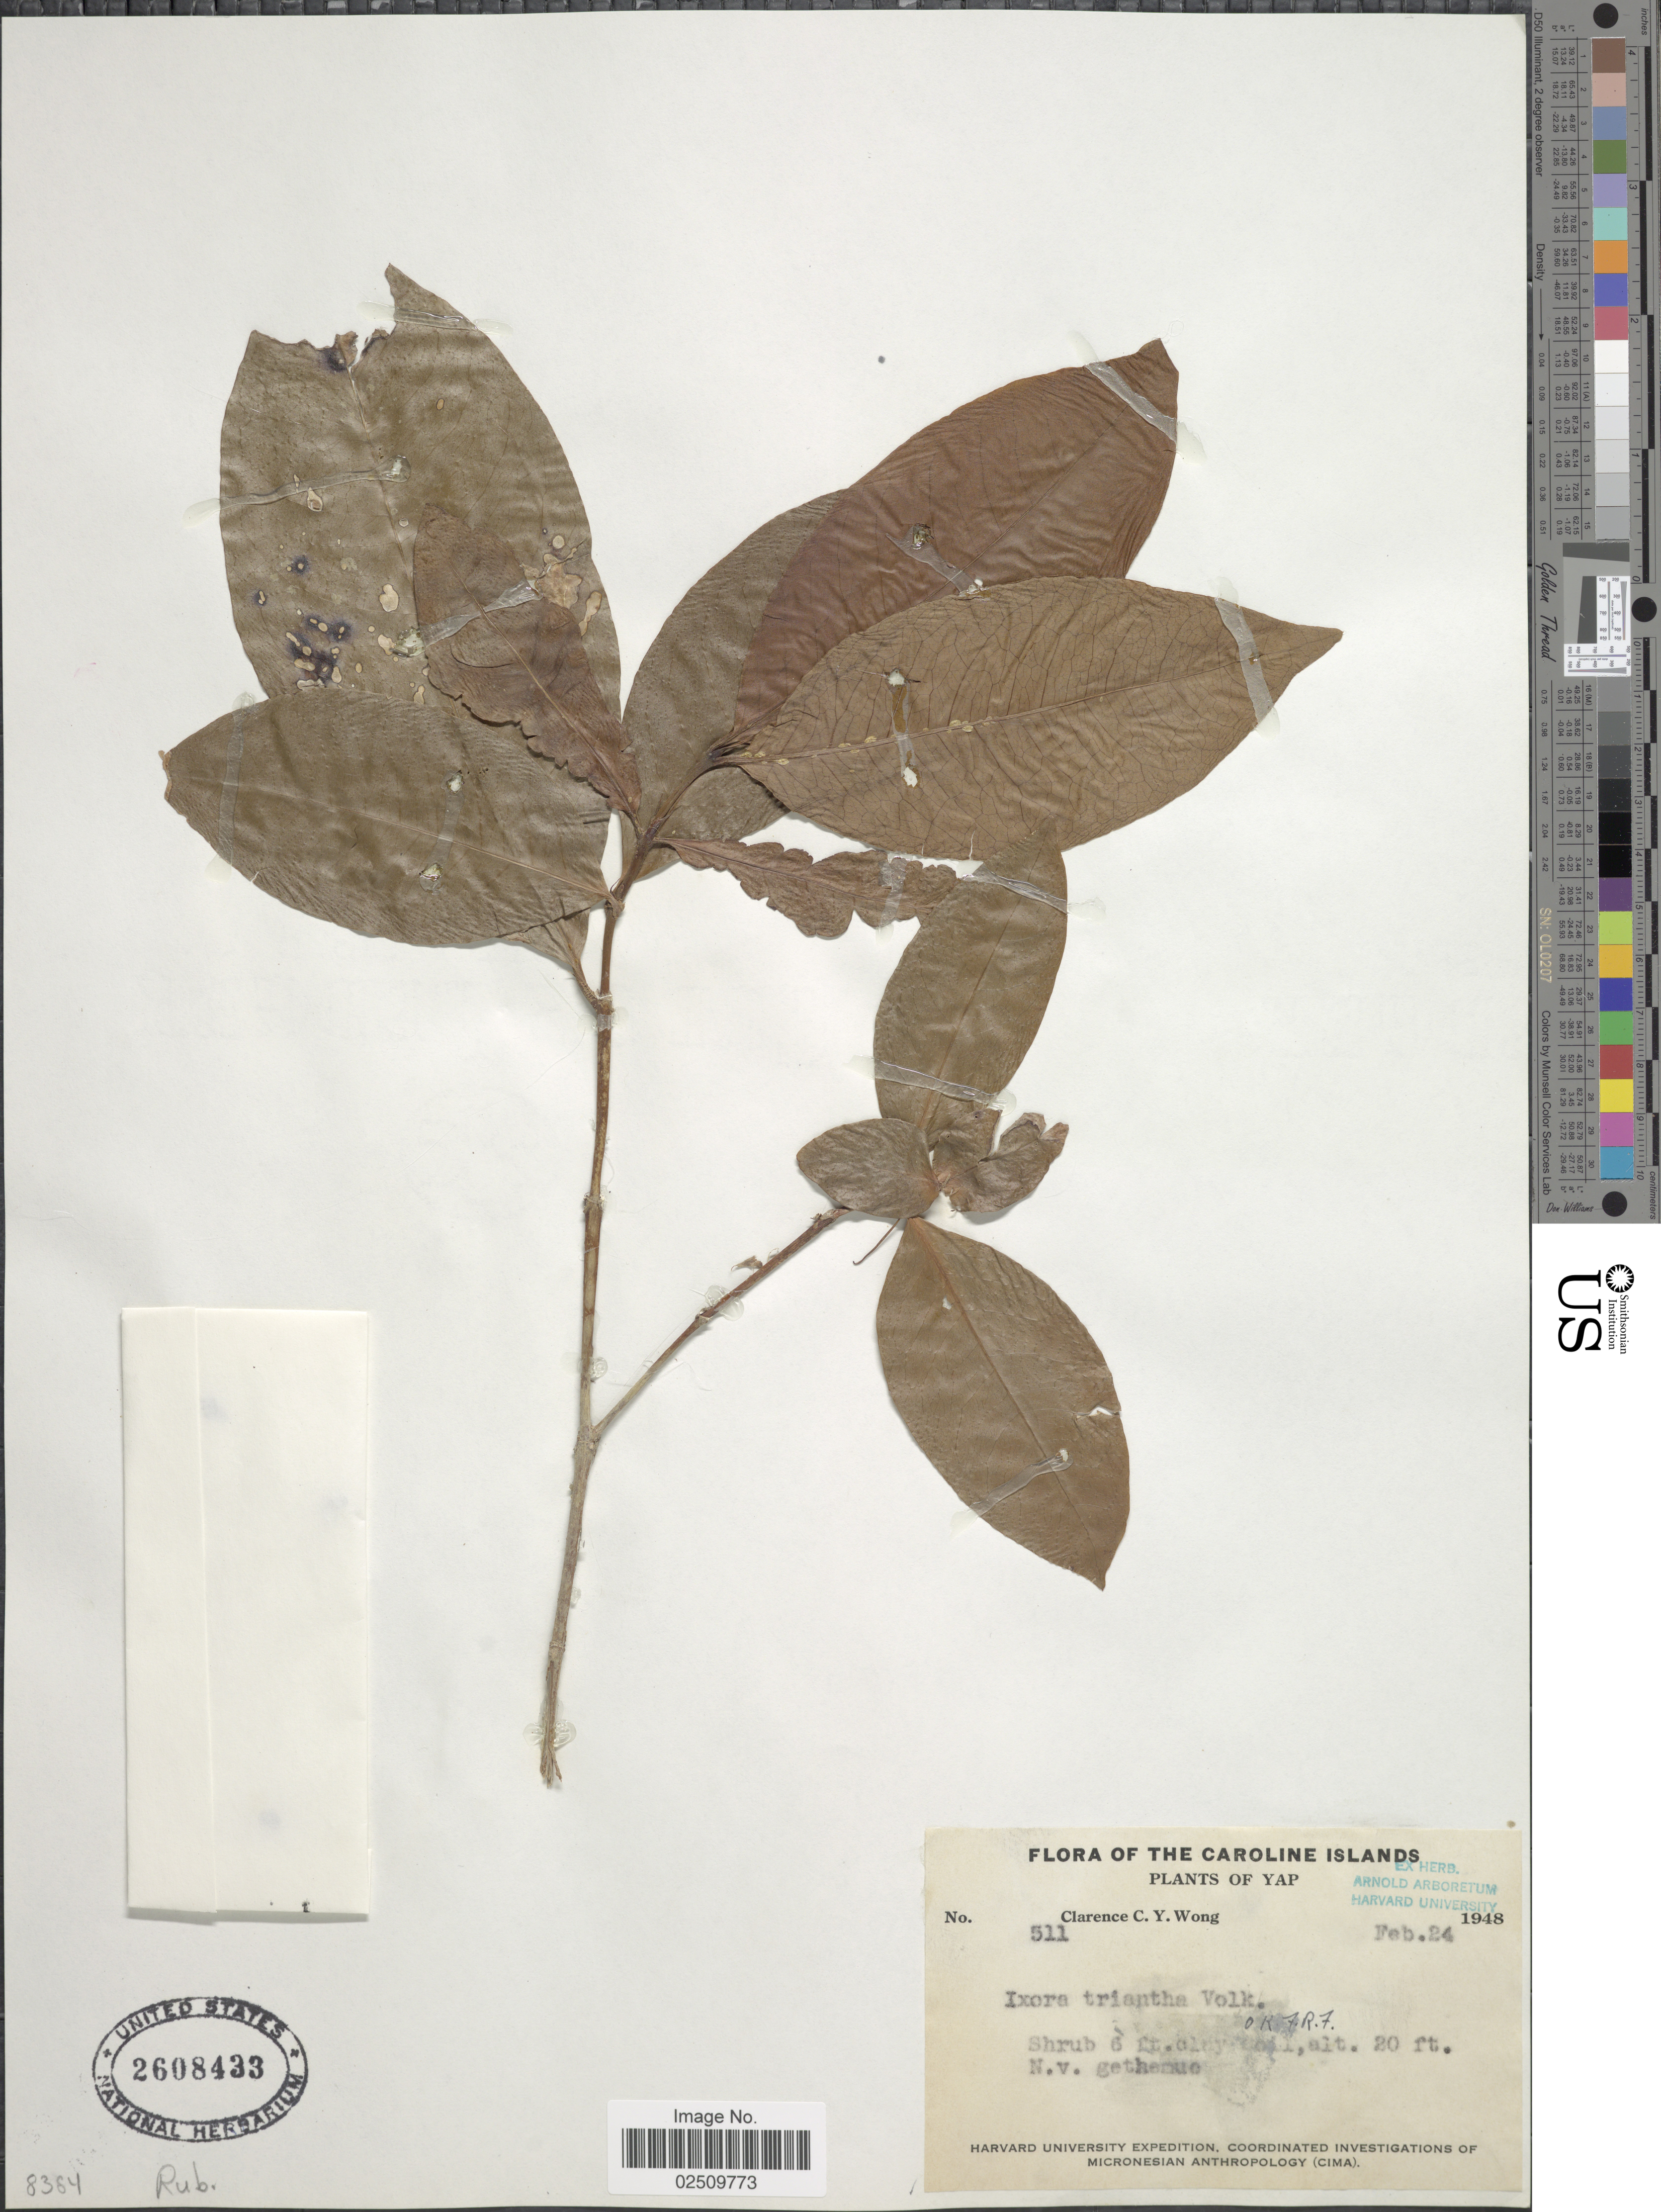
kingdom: Plantae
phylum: Tracheophyta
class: Magnoliopsida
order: Gentianales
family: Rubiaceae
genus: Ixora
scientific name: Ixora triantha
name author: Volkens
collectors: C. Wong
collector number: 511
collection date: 1948-02-24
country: Micronesia, Federated States of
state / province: Yap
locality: Caroline Islands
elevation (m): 6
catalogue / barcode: US 2608433